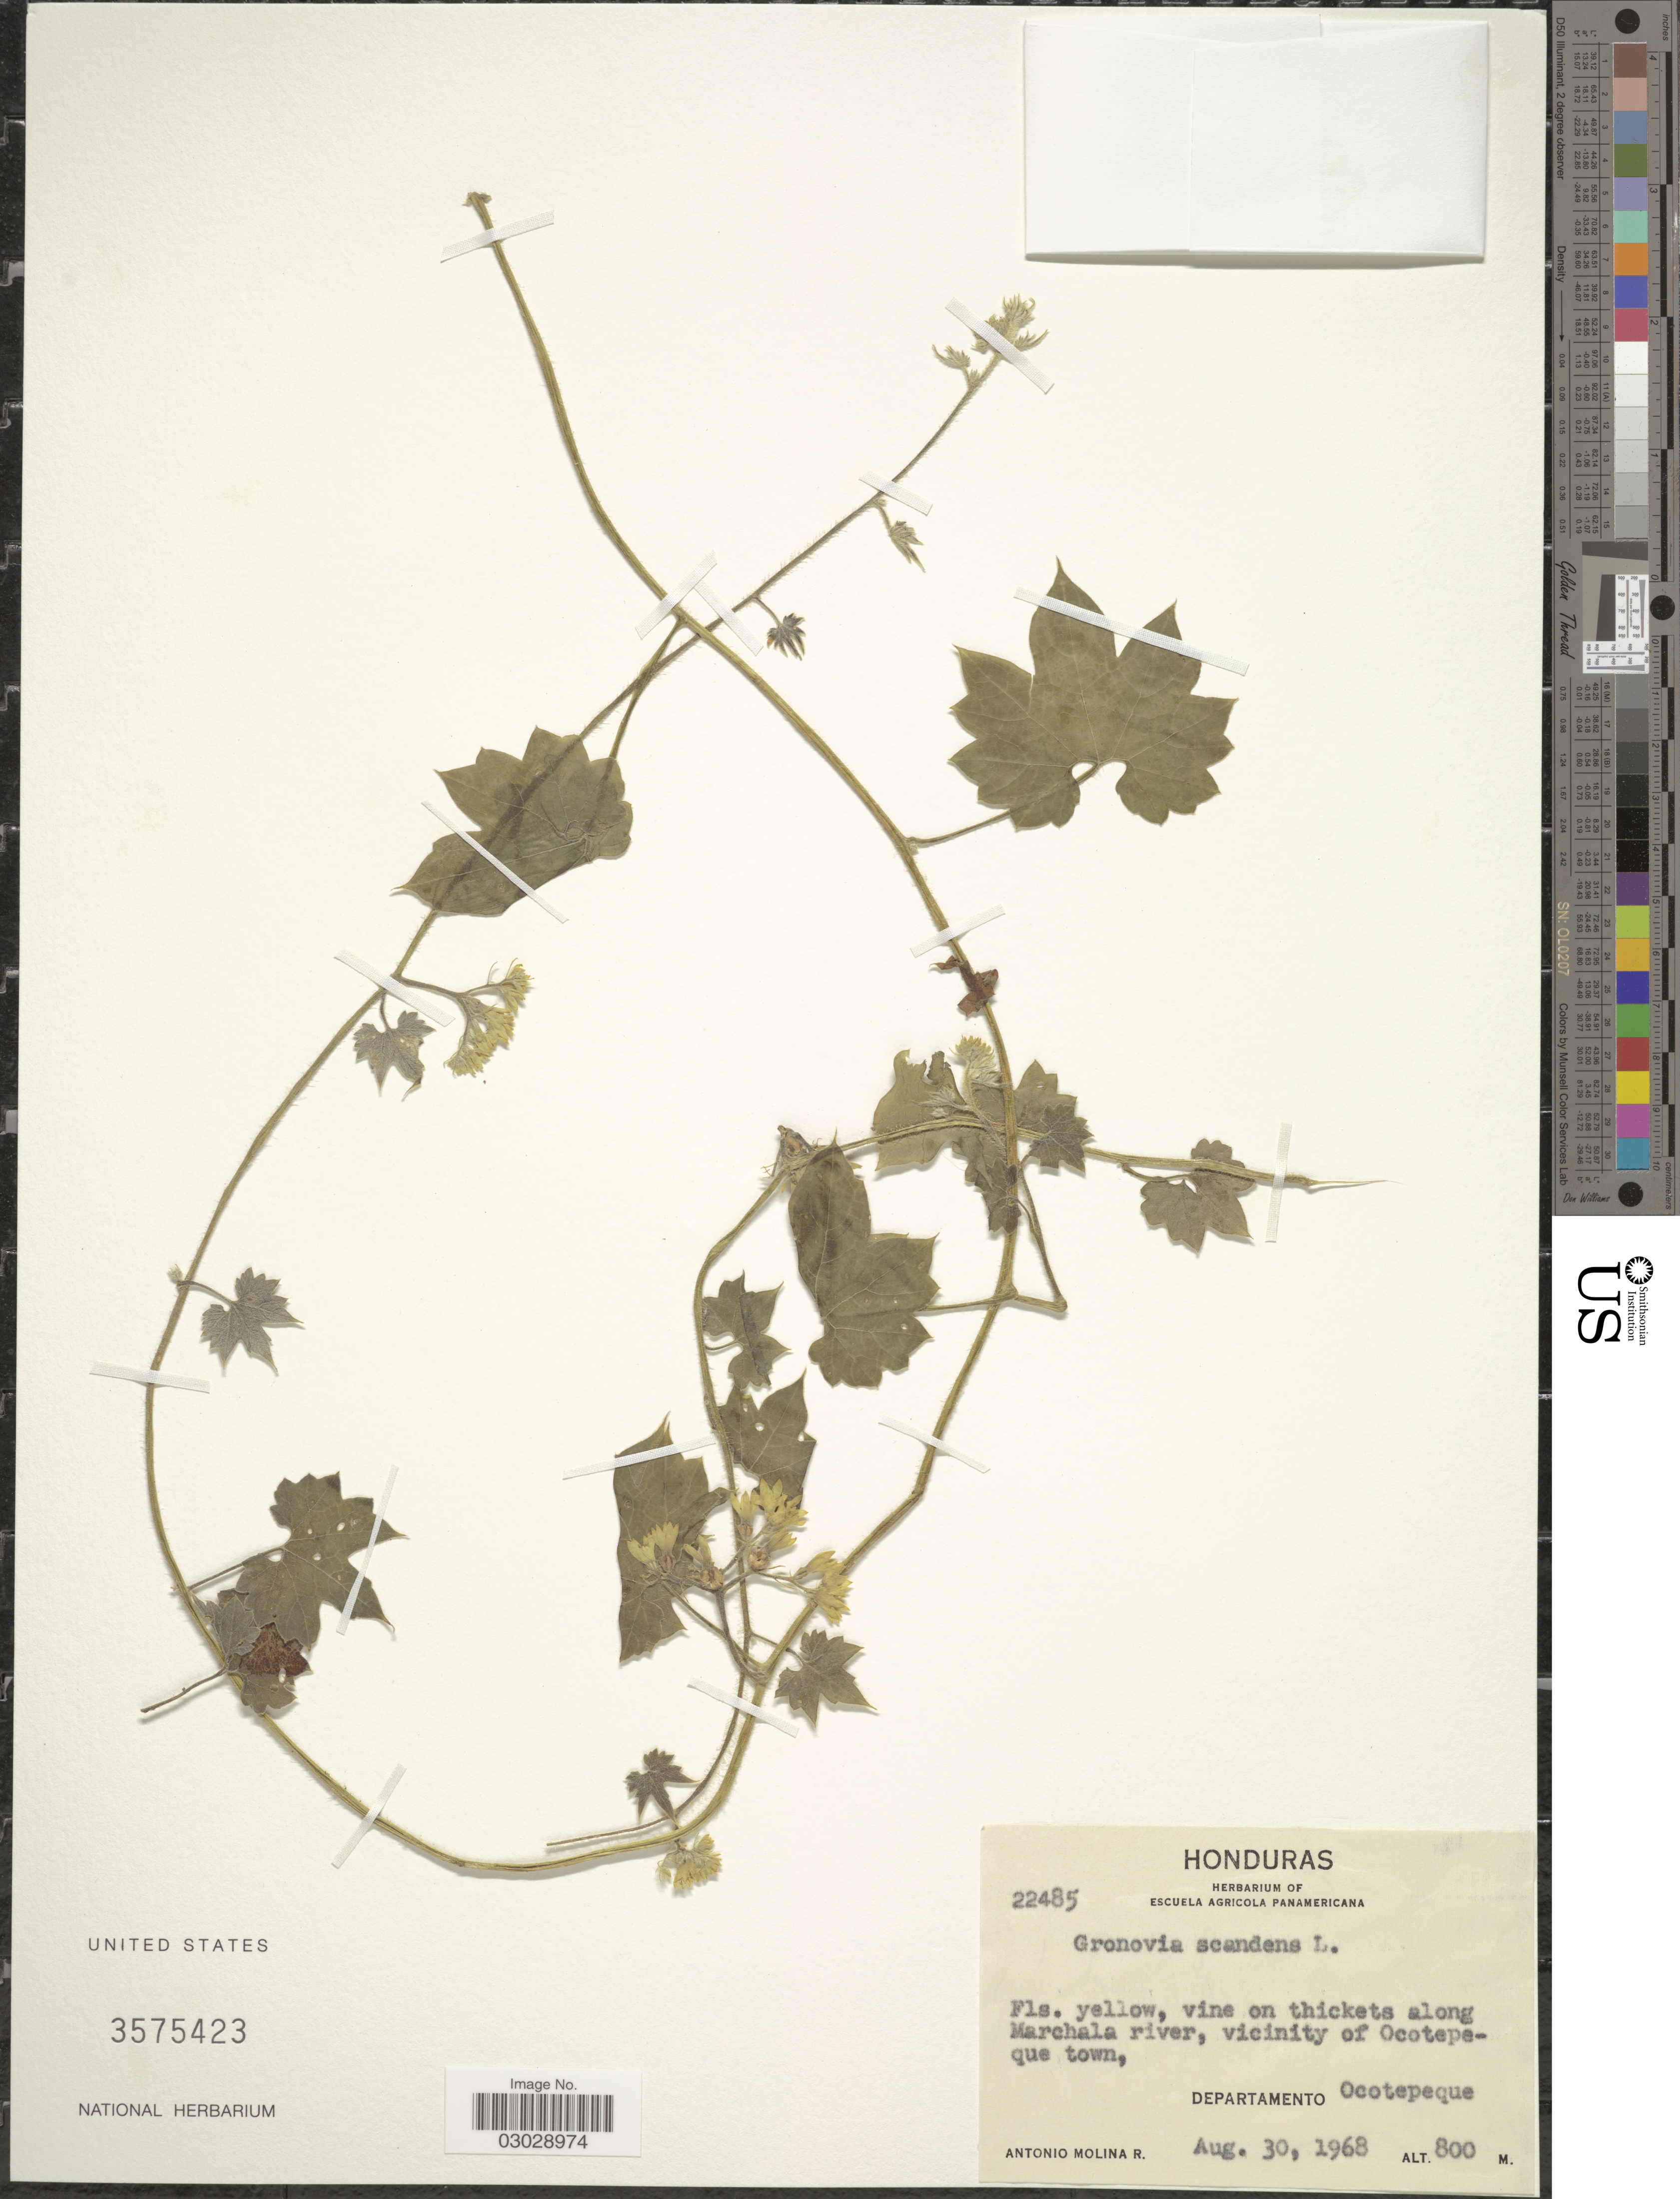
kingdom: Plantae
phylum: Tracheophyta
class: Magnoliopsida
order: Cornales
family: Loasaceae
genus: Gronovia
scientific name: Gronovia scandens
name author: L.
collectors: A. Molina R.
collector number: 22485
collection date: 1968-08-30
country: Honduras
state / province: Ocotepeque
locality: Along Marchala river, vicinity of Ocotepeque town, Departamento Ocotepeque.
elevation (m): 800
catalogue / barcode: US 3575423